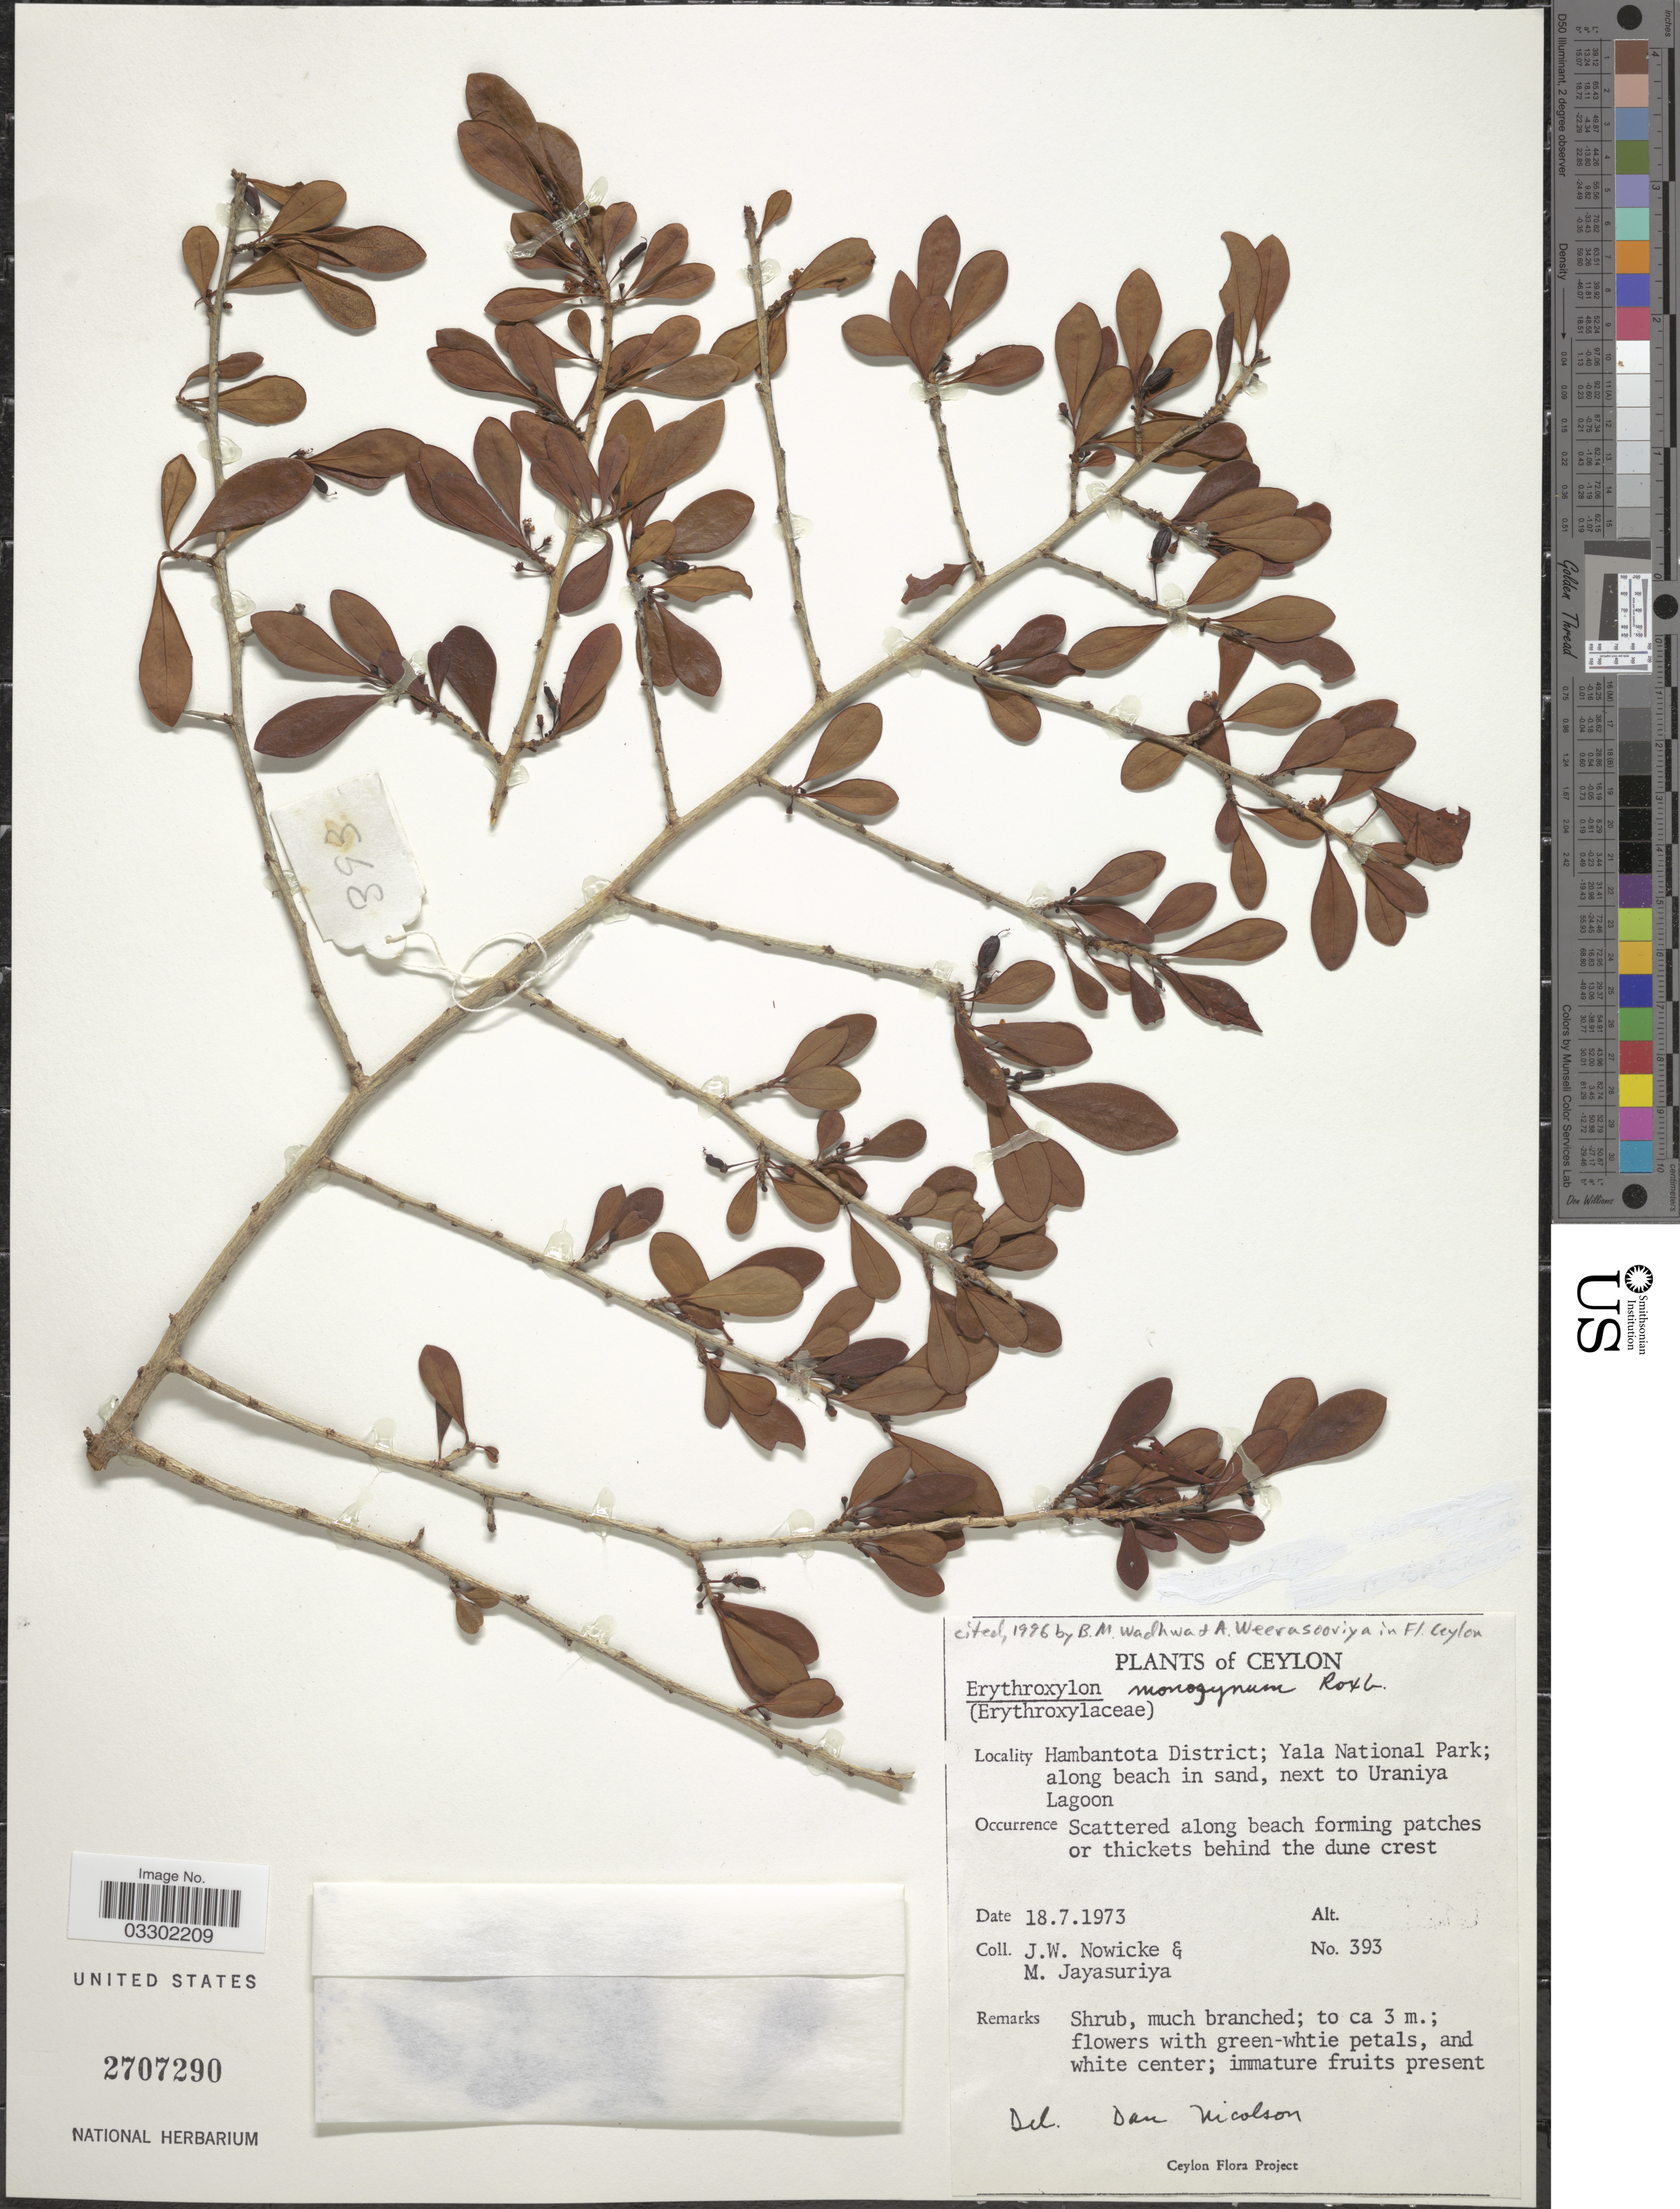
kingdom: Plantae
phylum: Tracheophyta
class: Magnoliopsida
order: Malpighiales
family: Erythroxylaceae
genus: Erythroxylum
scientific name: Erythroxylum monogynum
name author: Roxb.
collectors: J. W. Nowicke & M. Jayasuriya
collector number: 393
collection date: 1973-07-18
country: Sri Lanka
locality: Ceylon, Hambantota District; Yala National Park; along beach in sand, next to Uraniya Lagoon.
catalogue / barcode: US 2707290